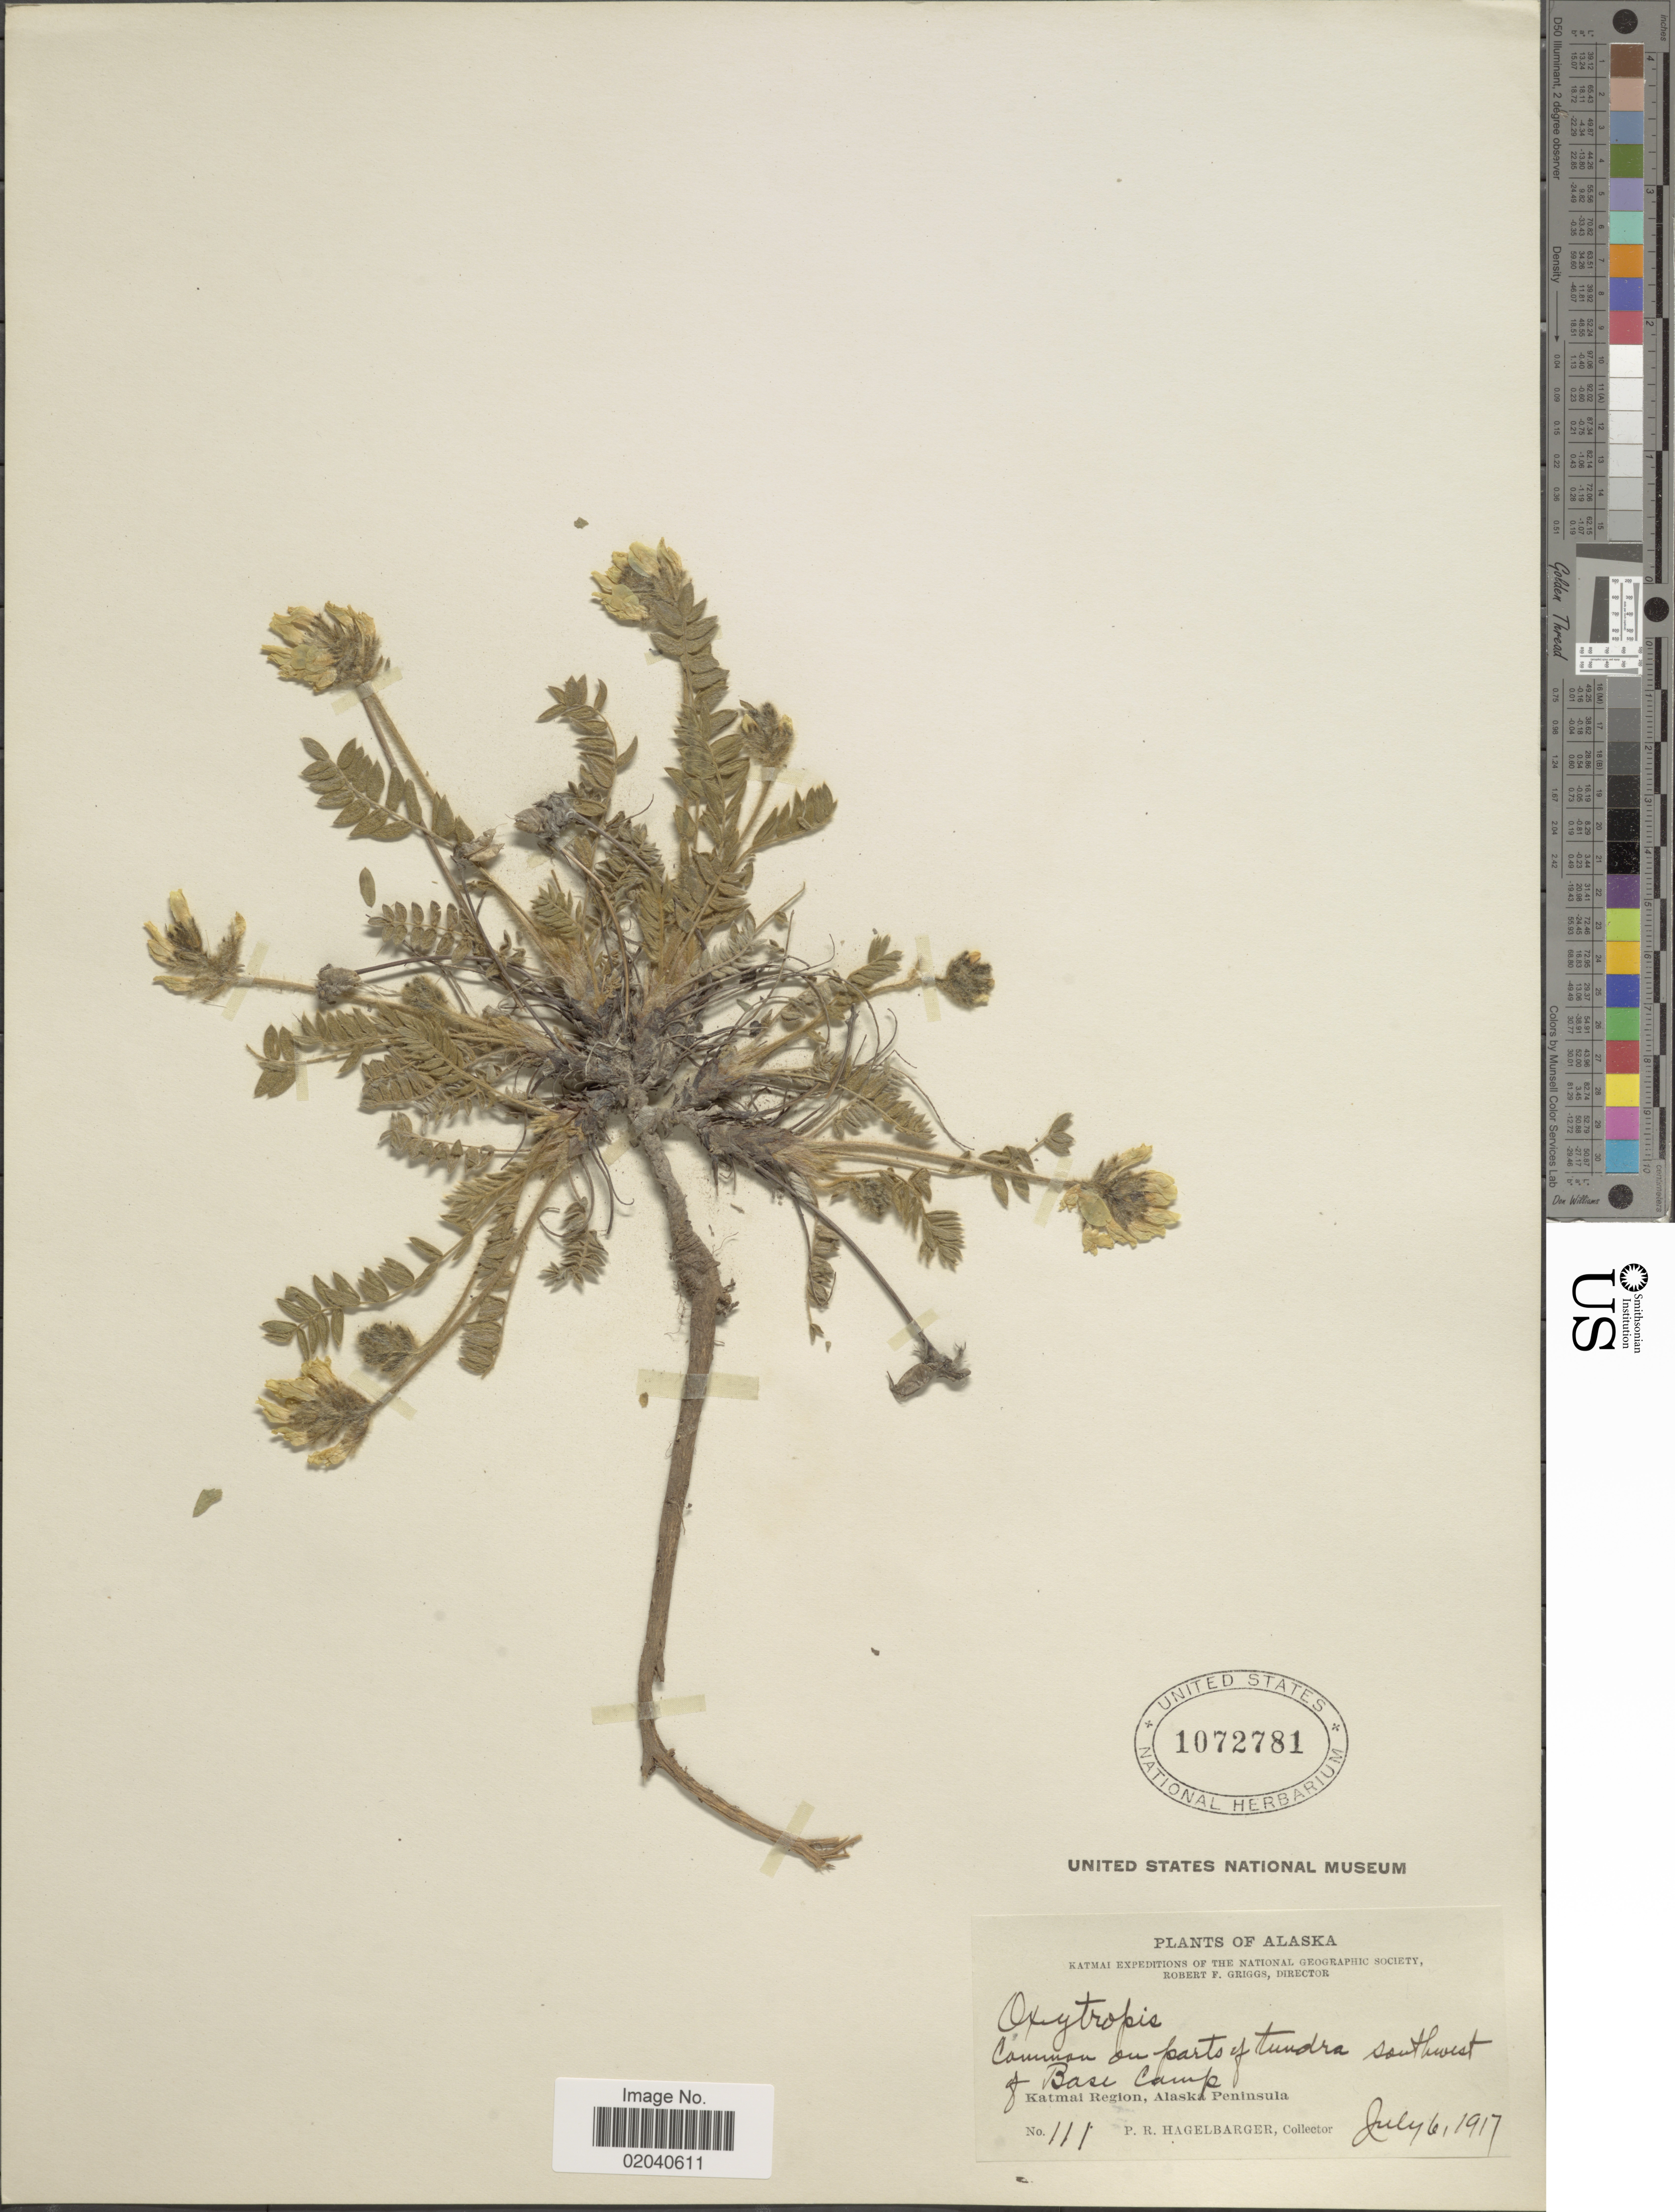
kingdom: Plantae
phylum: Tracheophyta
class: Magnoliopsida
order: Fabales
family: Fabaceae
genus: Oxytropis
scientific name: Oxytropis maydelliana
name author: Trautv.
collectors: P. Hagelbarger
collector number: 111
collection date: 1917-07-06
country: United States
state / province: Alaska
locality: Common on parts of tundra southwest of Base Camp, Katmai Region, Alaska Peninsula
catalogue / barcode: US 1072781